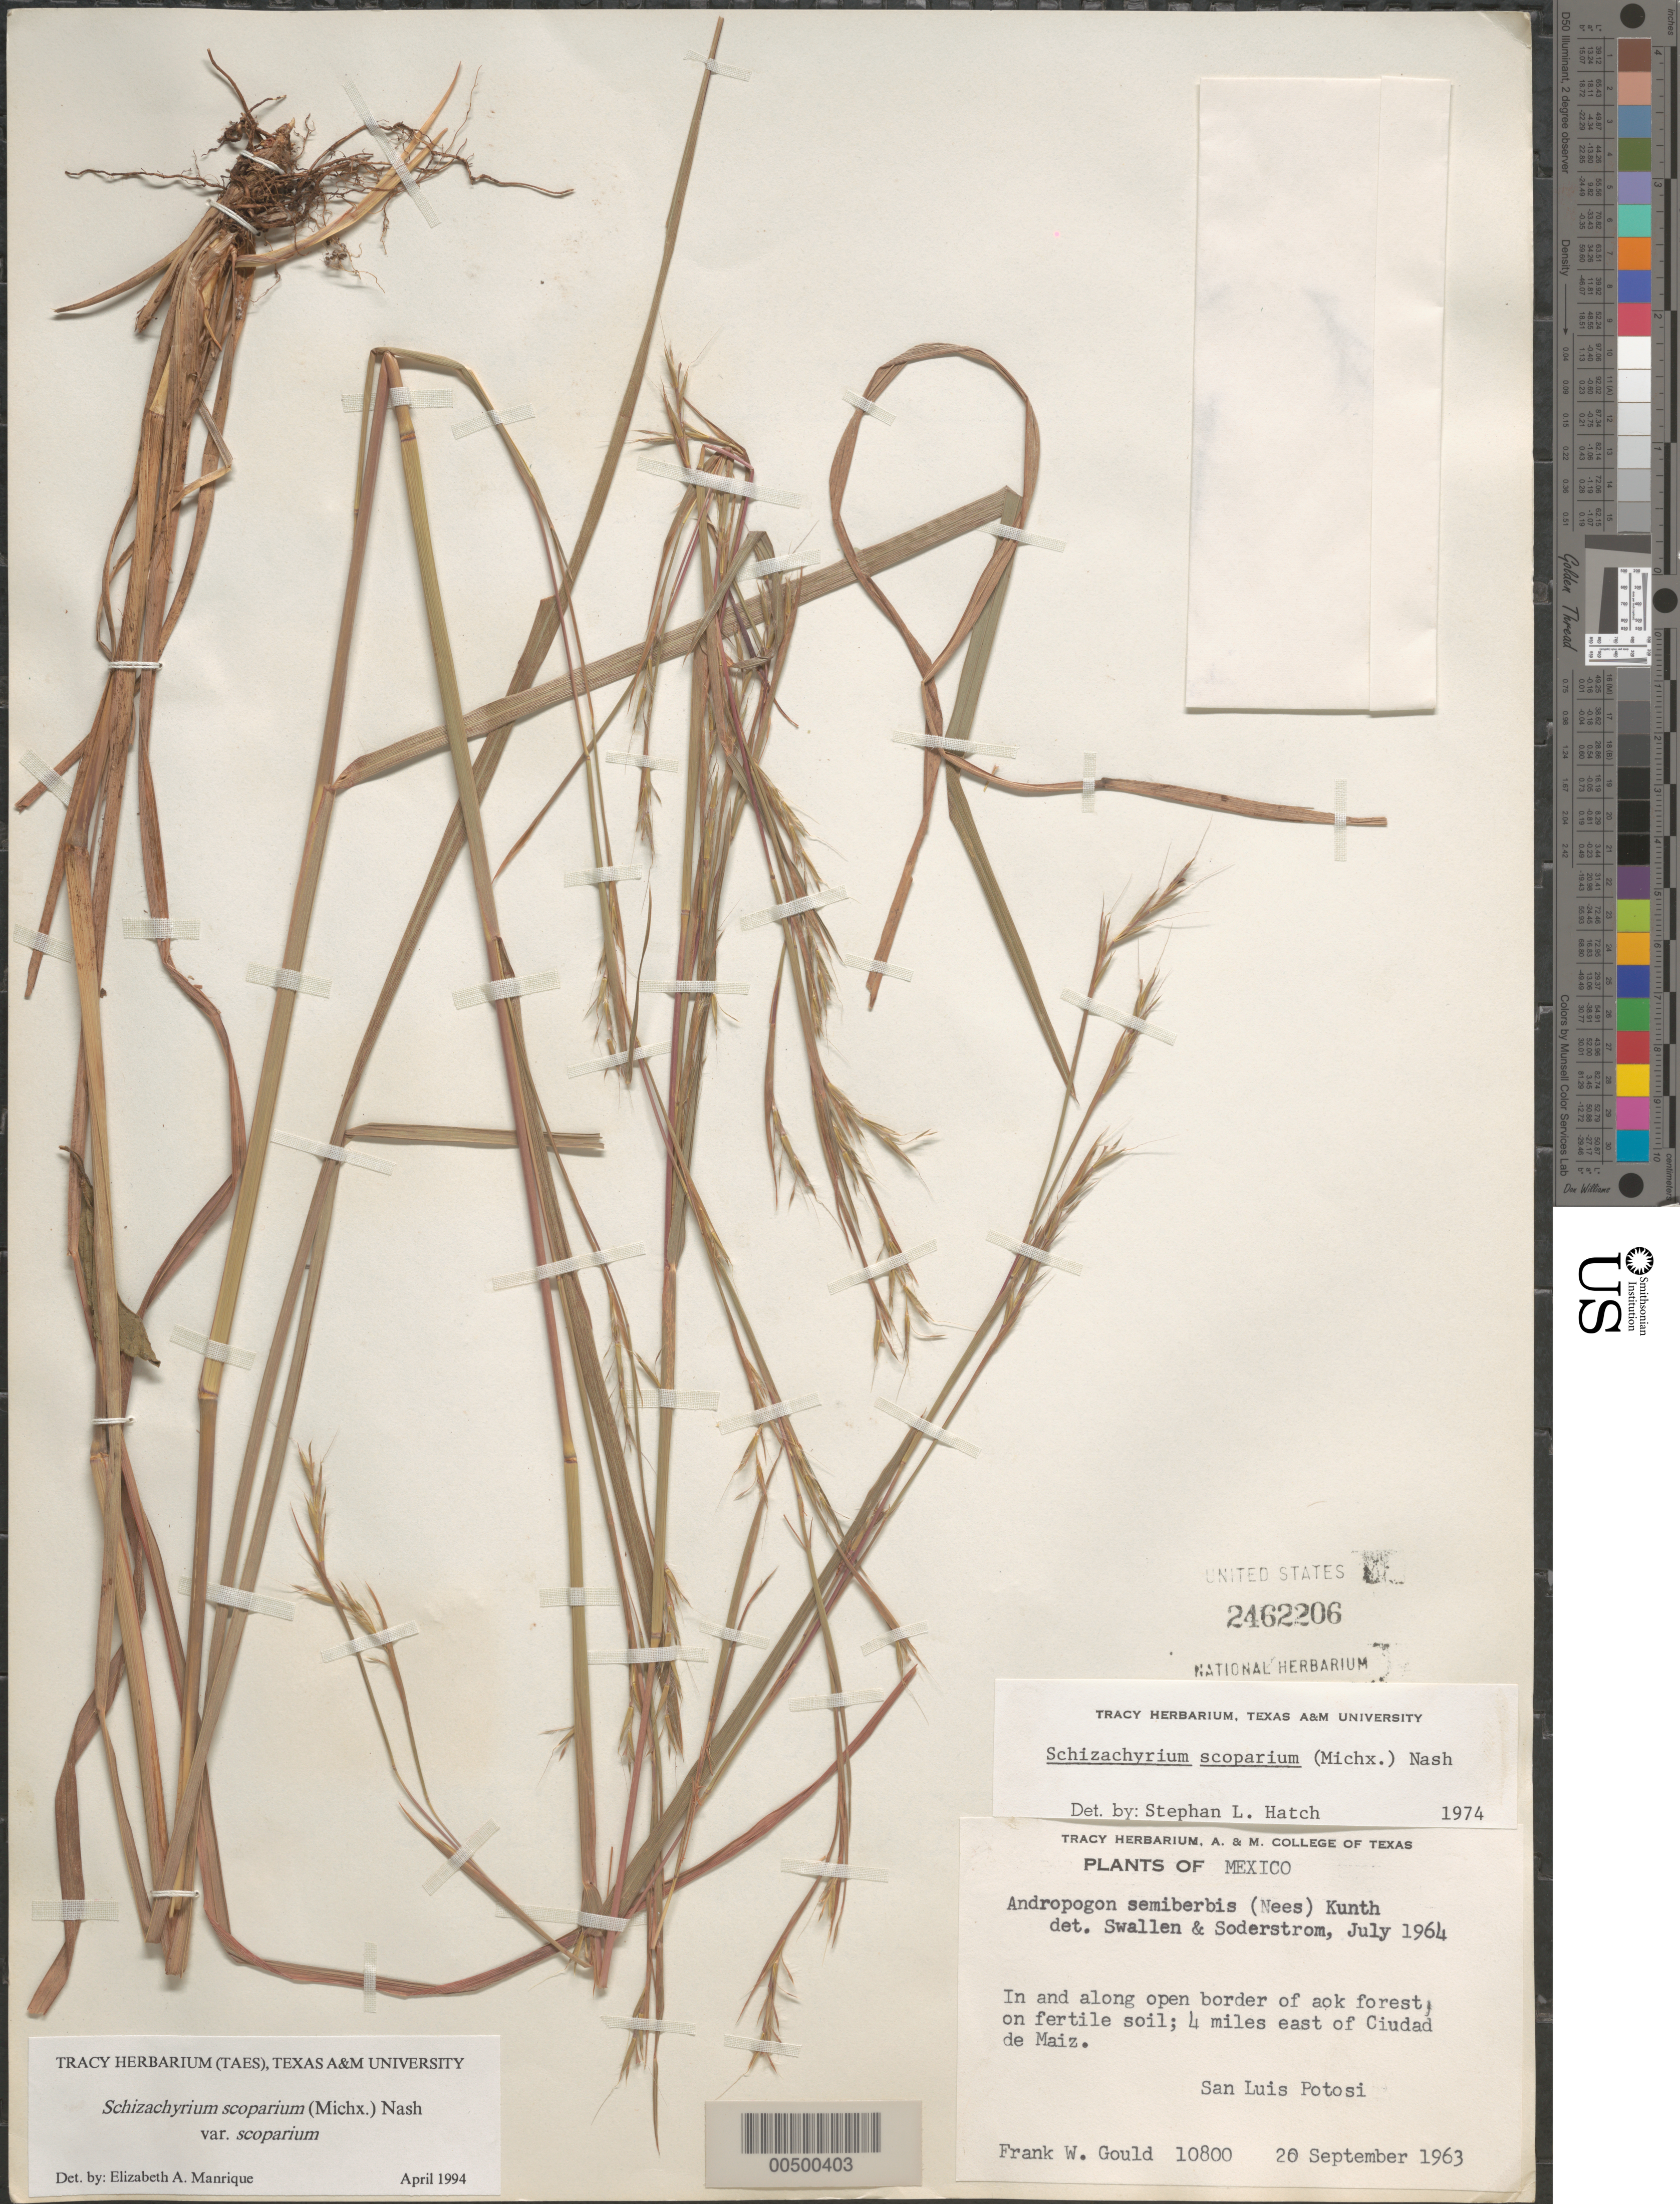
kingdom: Plantae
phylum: Tracheophyta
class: Liliopsida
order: Poales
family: Poaceae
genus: Schizachyrium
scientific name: Schizachyrium scoparium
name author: (Michx.) Nash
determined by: Manrique, E. A.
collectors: F. W. Gould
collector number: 10800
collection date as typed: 20 Sep 1963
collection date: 1963-09-20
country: Mexico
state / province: San Luis Potosi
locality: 4 mi E of Ciudad de Maiz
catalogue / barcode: US 2462206